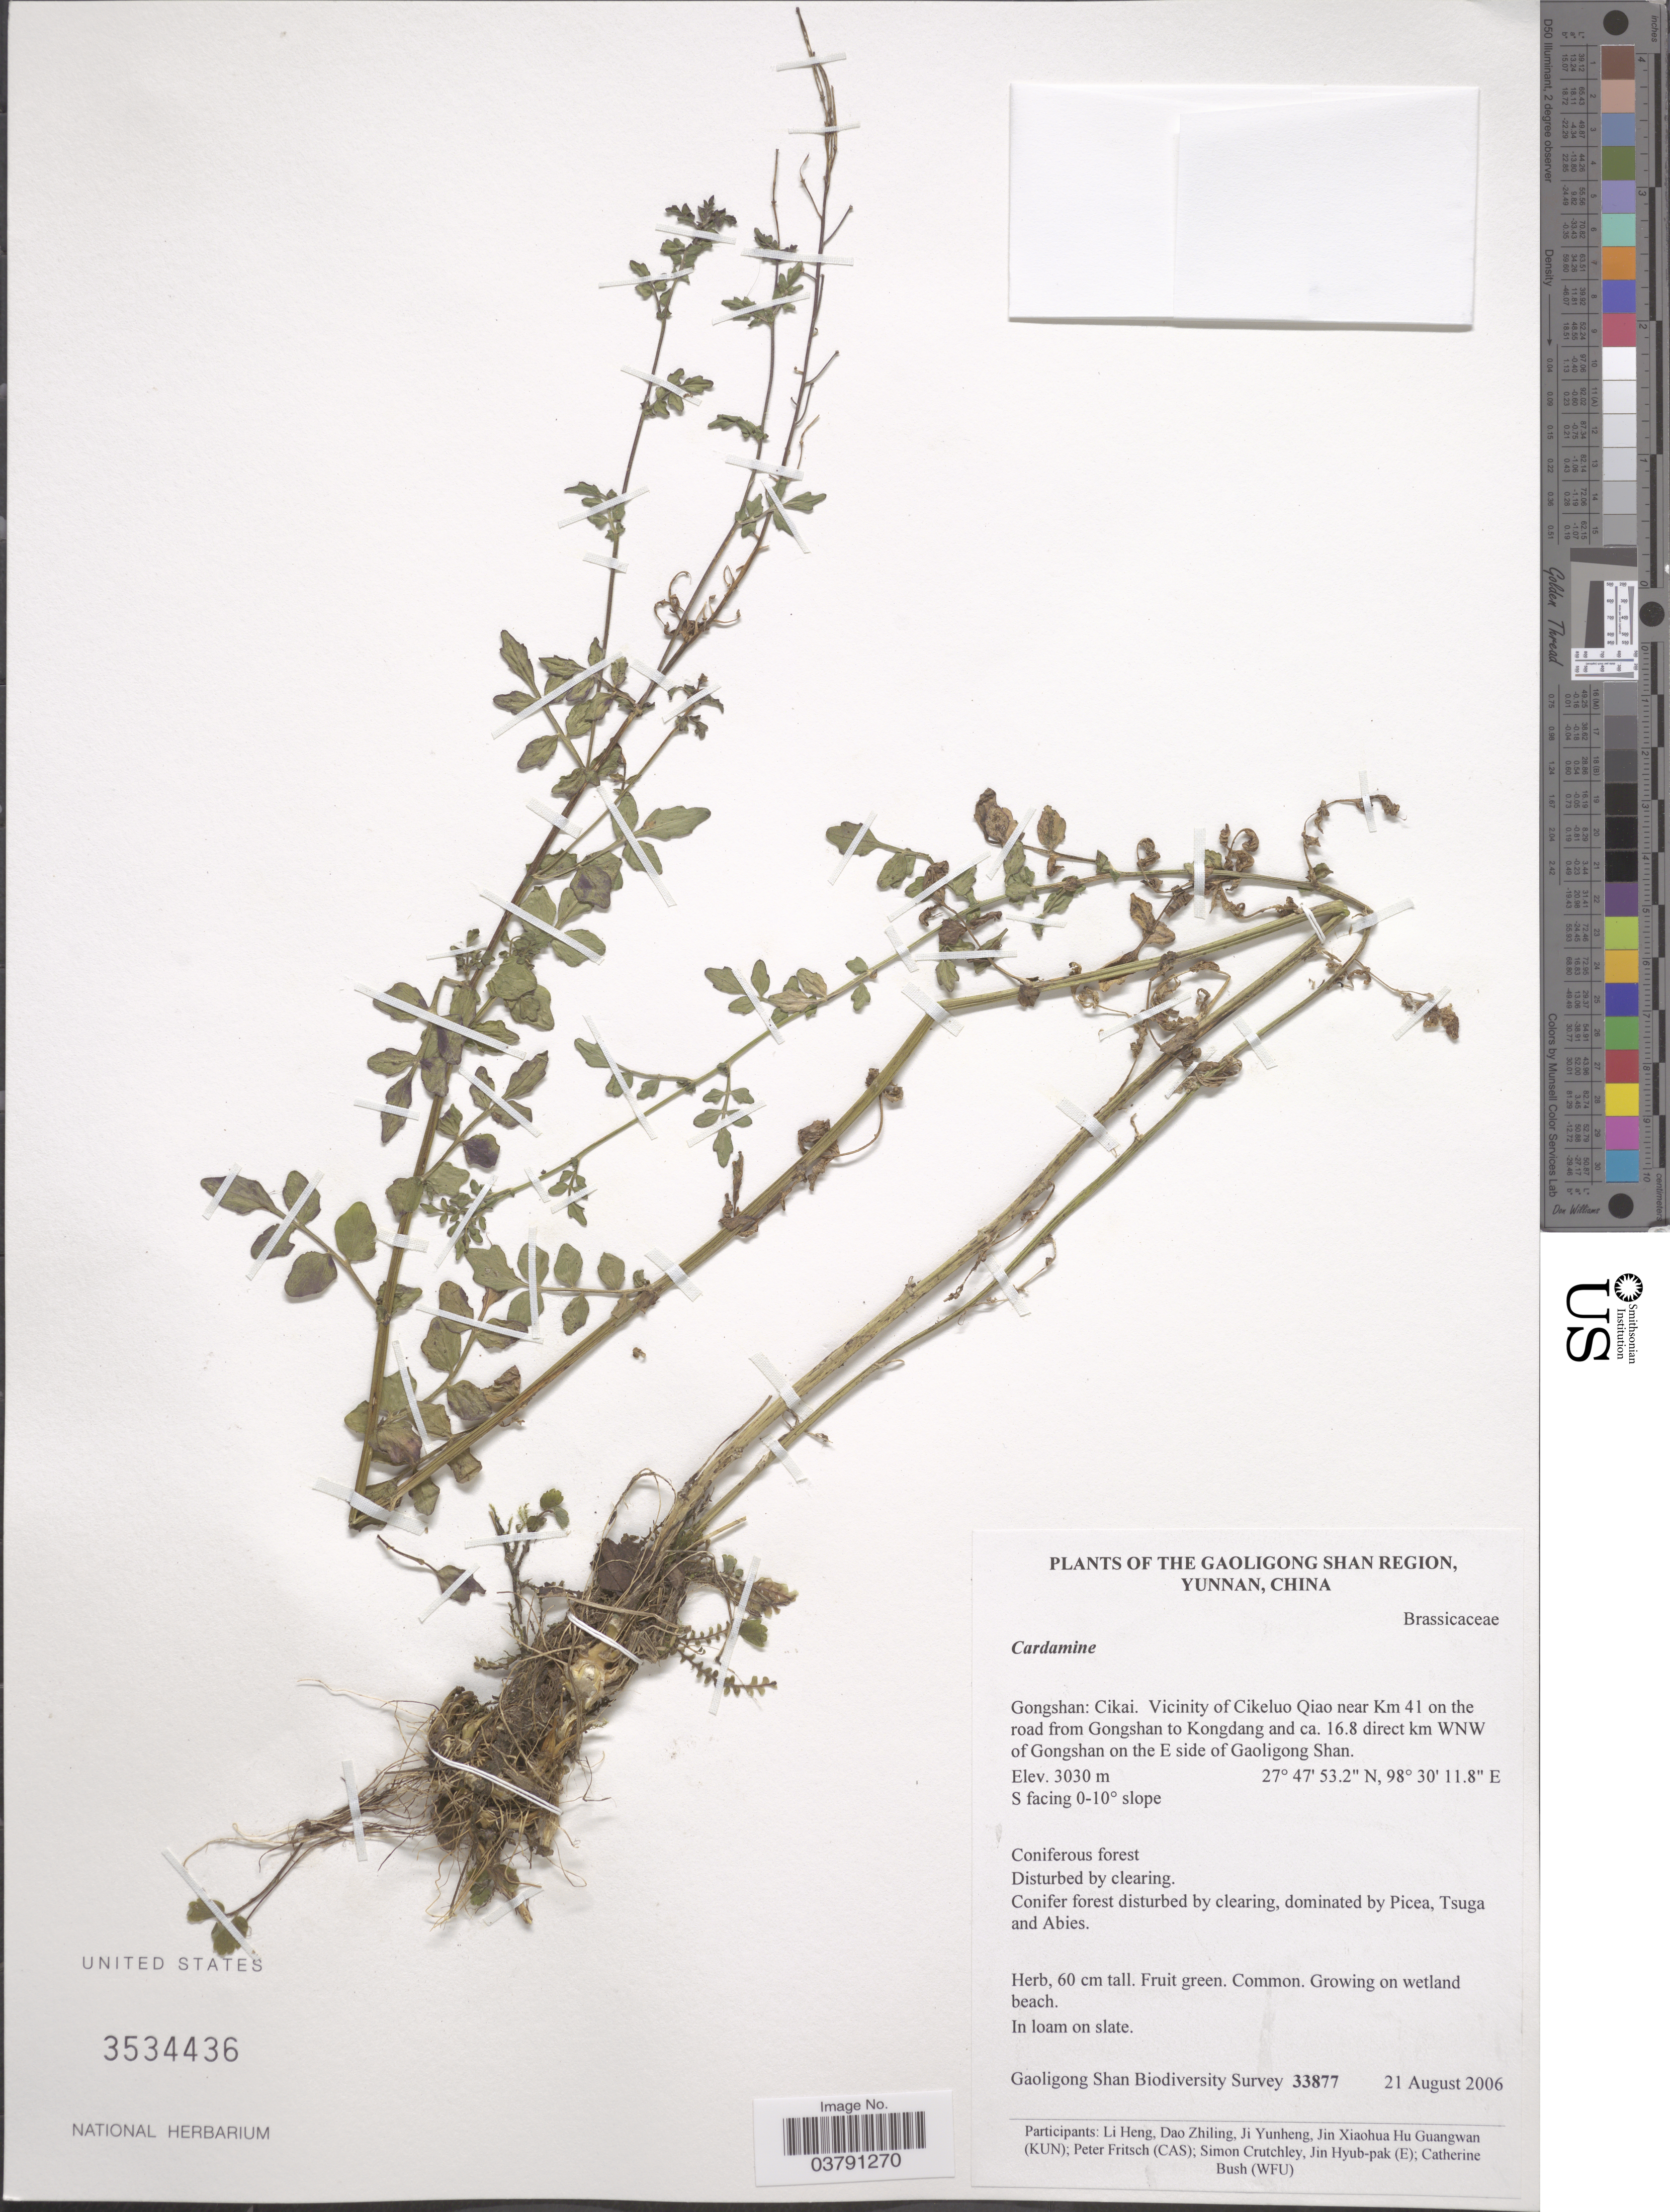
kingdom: Plantae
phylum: Tracheophyta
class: Magnoliopsida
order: Brassicales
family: Brassicaceae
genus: Cardamine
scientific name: Cardamine sp.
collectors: Gaoligong Shan Biodiversity Survey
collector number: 33877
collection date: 2006-08-21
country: China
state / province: Yunnan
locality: The Gaoligong Shan Region. Yunnan, China. Gongshan: Cikai. Vicinity of Cikeluo Qiao near Km 41 on the road from Gongshan to Kongdang and ca. 16.8 direct km WNW of Gongshan on the E side of Gaoligong Shan.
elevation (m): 3030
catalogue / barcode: US 3534436